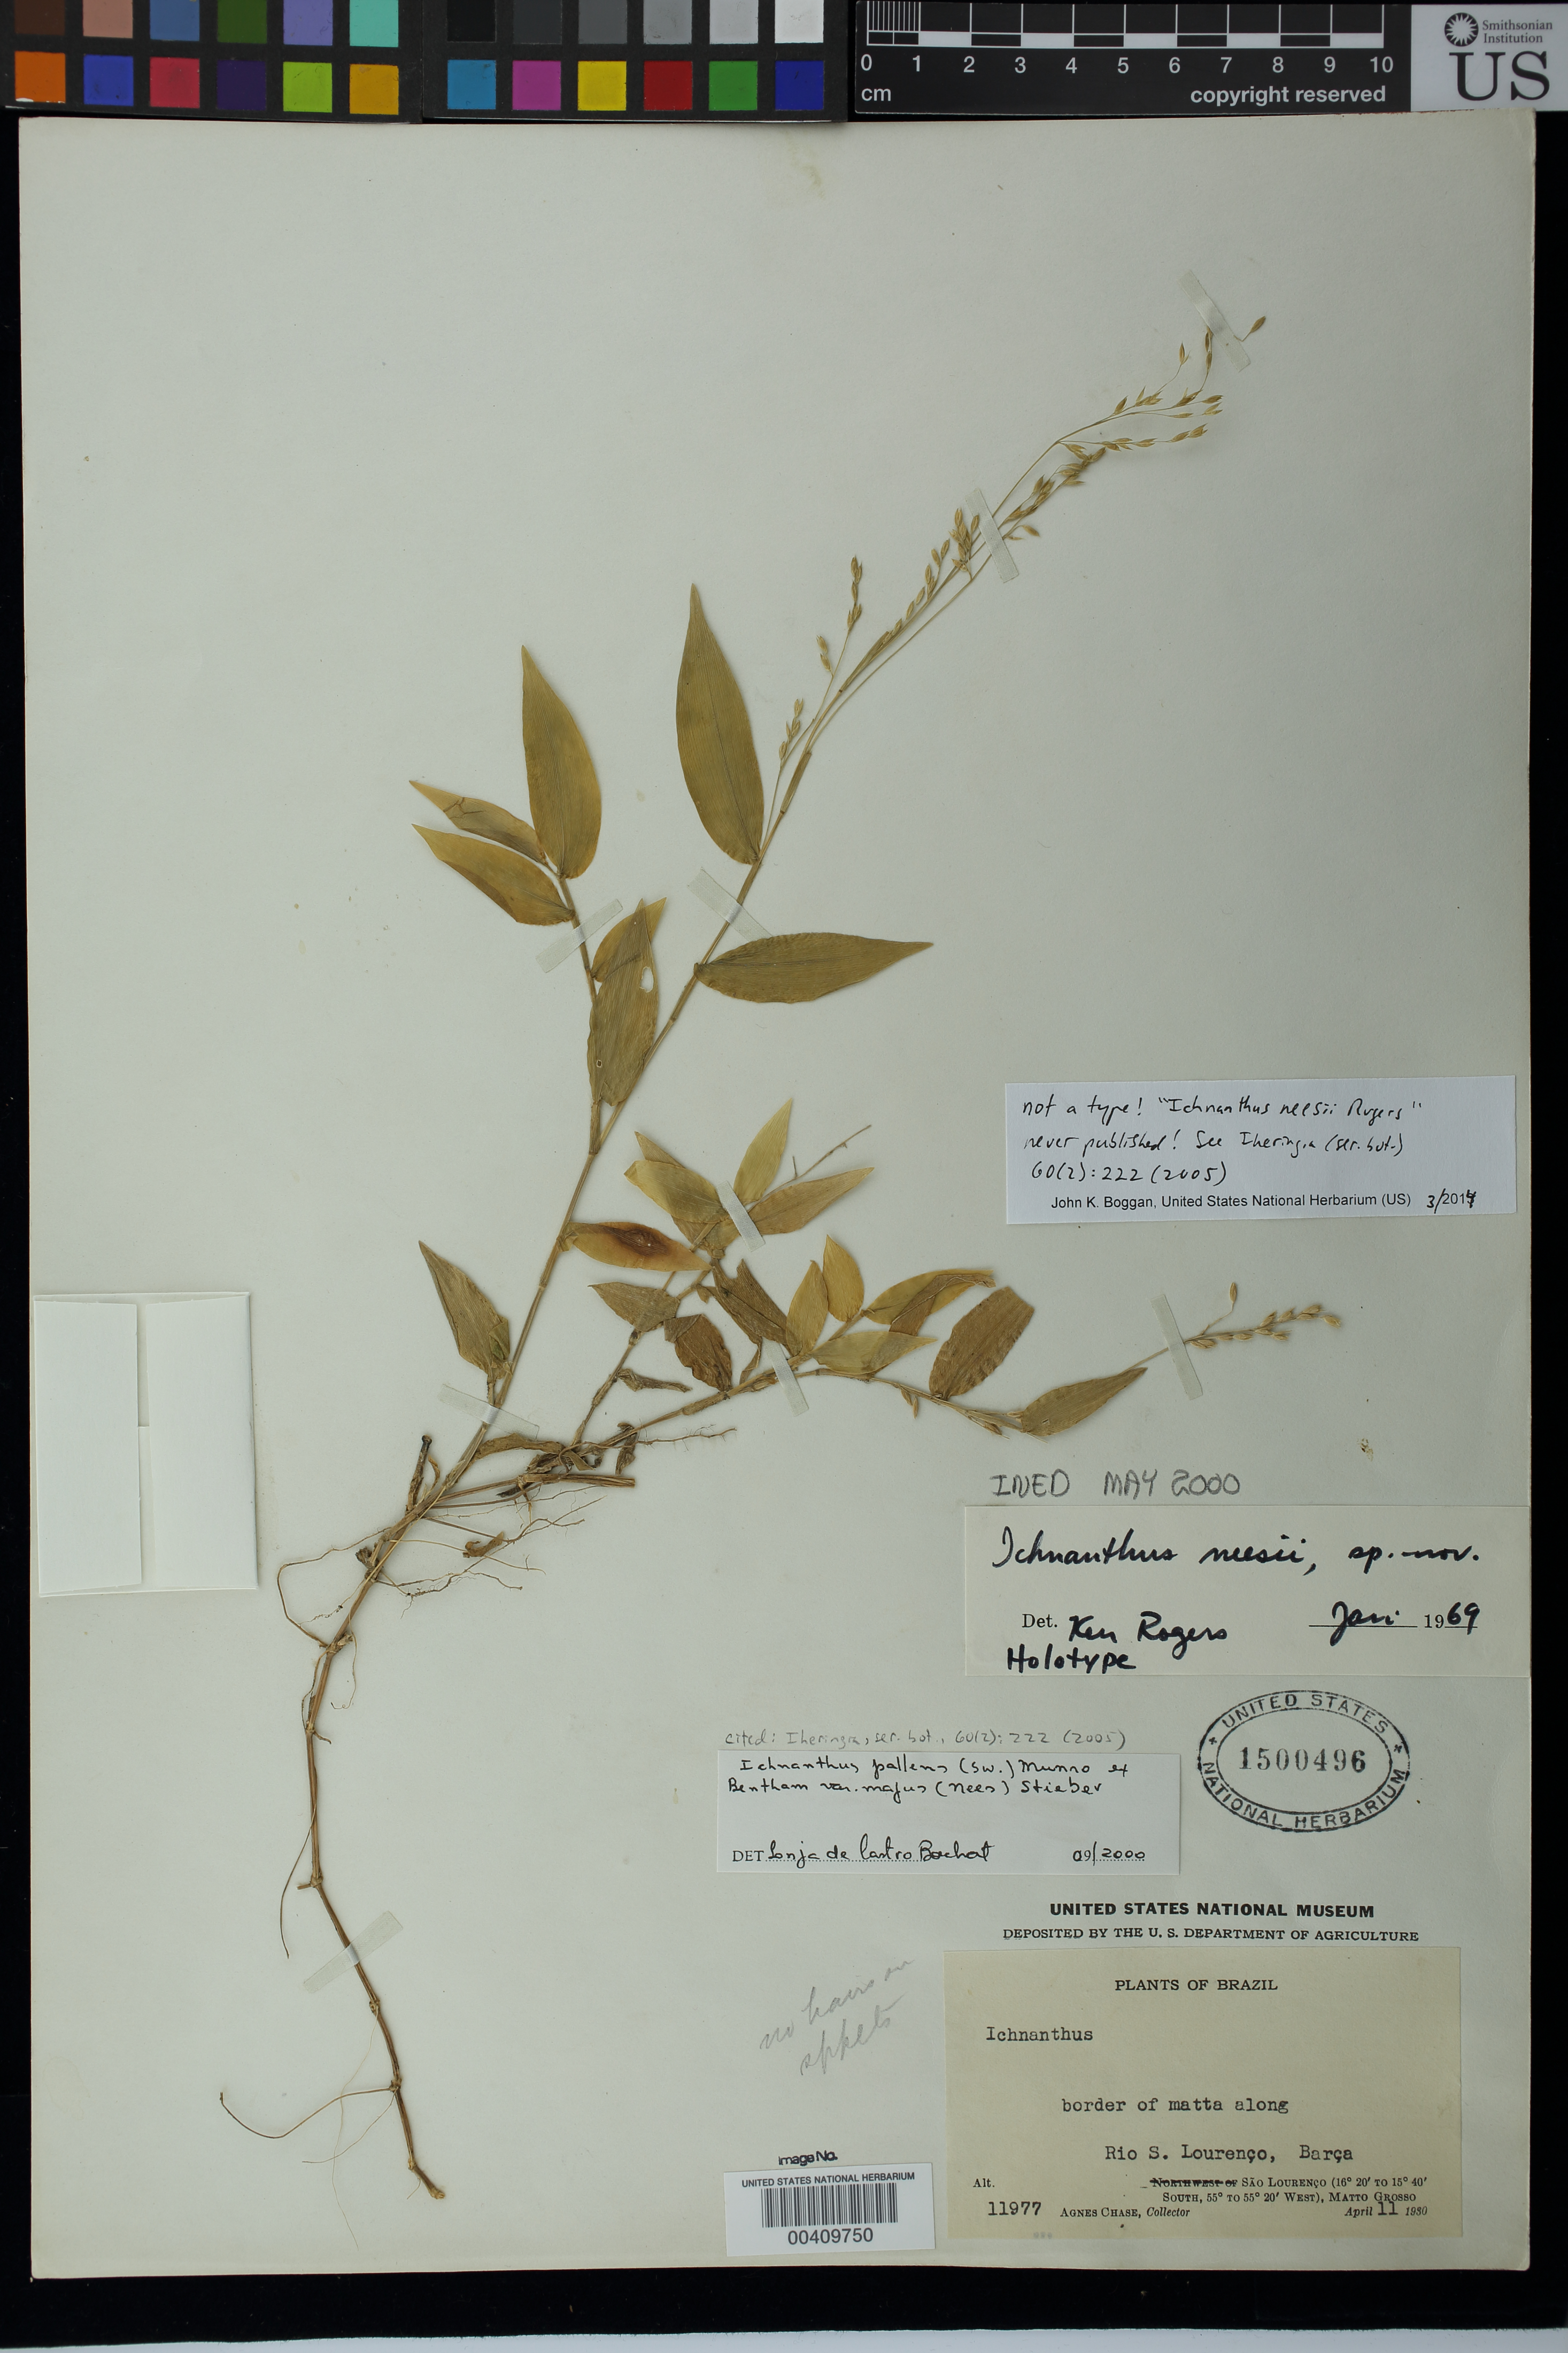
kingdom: Plantae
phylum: Tracheophyta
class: Liliopsida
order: Poales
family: Poaceae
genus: Ichnanthus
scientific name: Ichnanthus pallens var. major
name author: (Nees) Stieber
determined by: Boechat, S. de Castro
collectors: A. Chase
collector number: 11977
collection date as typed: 11 Apr 1930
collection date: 1930-04-11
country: Brazil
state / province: Mato Grosso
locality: Rio S. Lourenço, Barça, São Lourenço.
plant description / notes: Specimen annotated by K. Rogers (1969) as "holotype" of "Ichnanthus neesii, sp. nov."; ined. name apparently never published. See Iheringia (ser. bot.) 60(2): 222 (2005).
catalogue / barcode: US 1500496